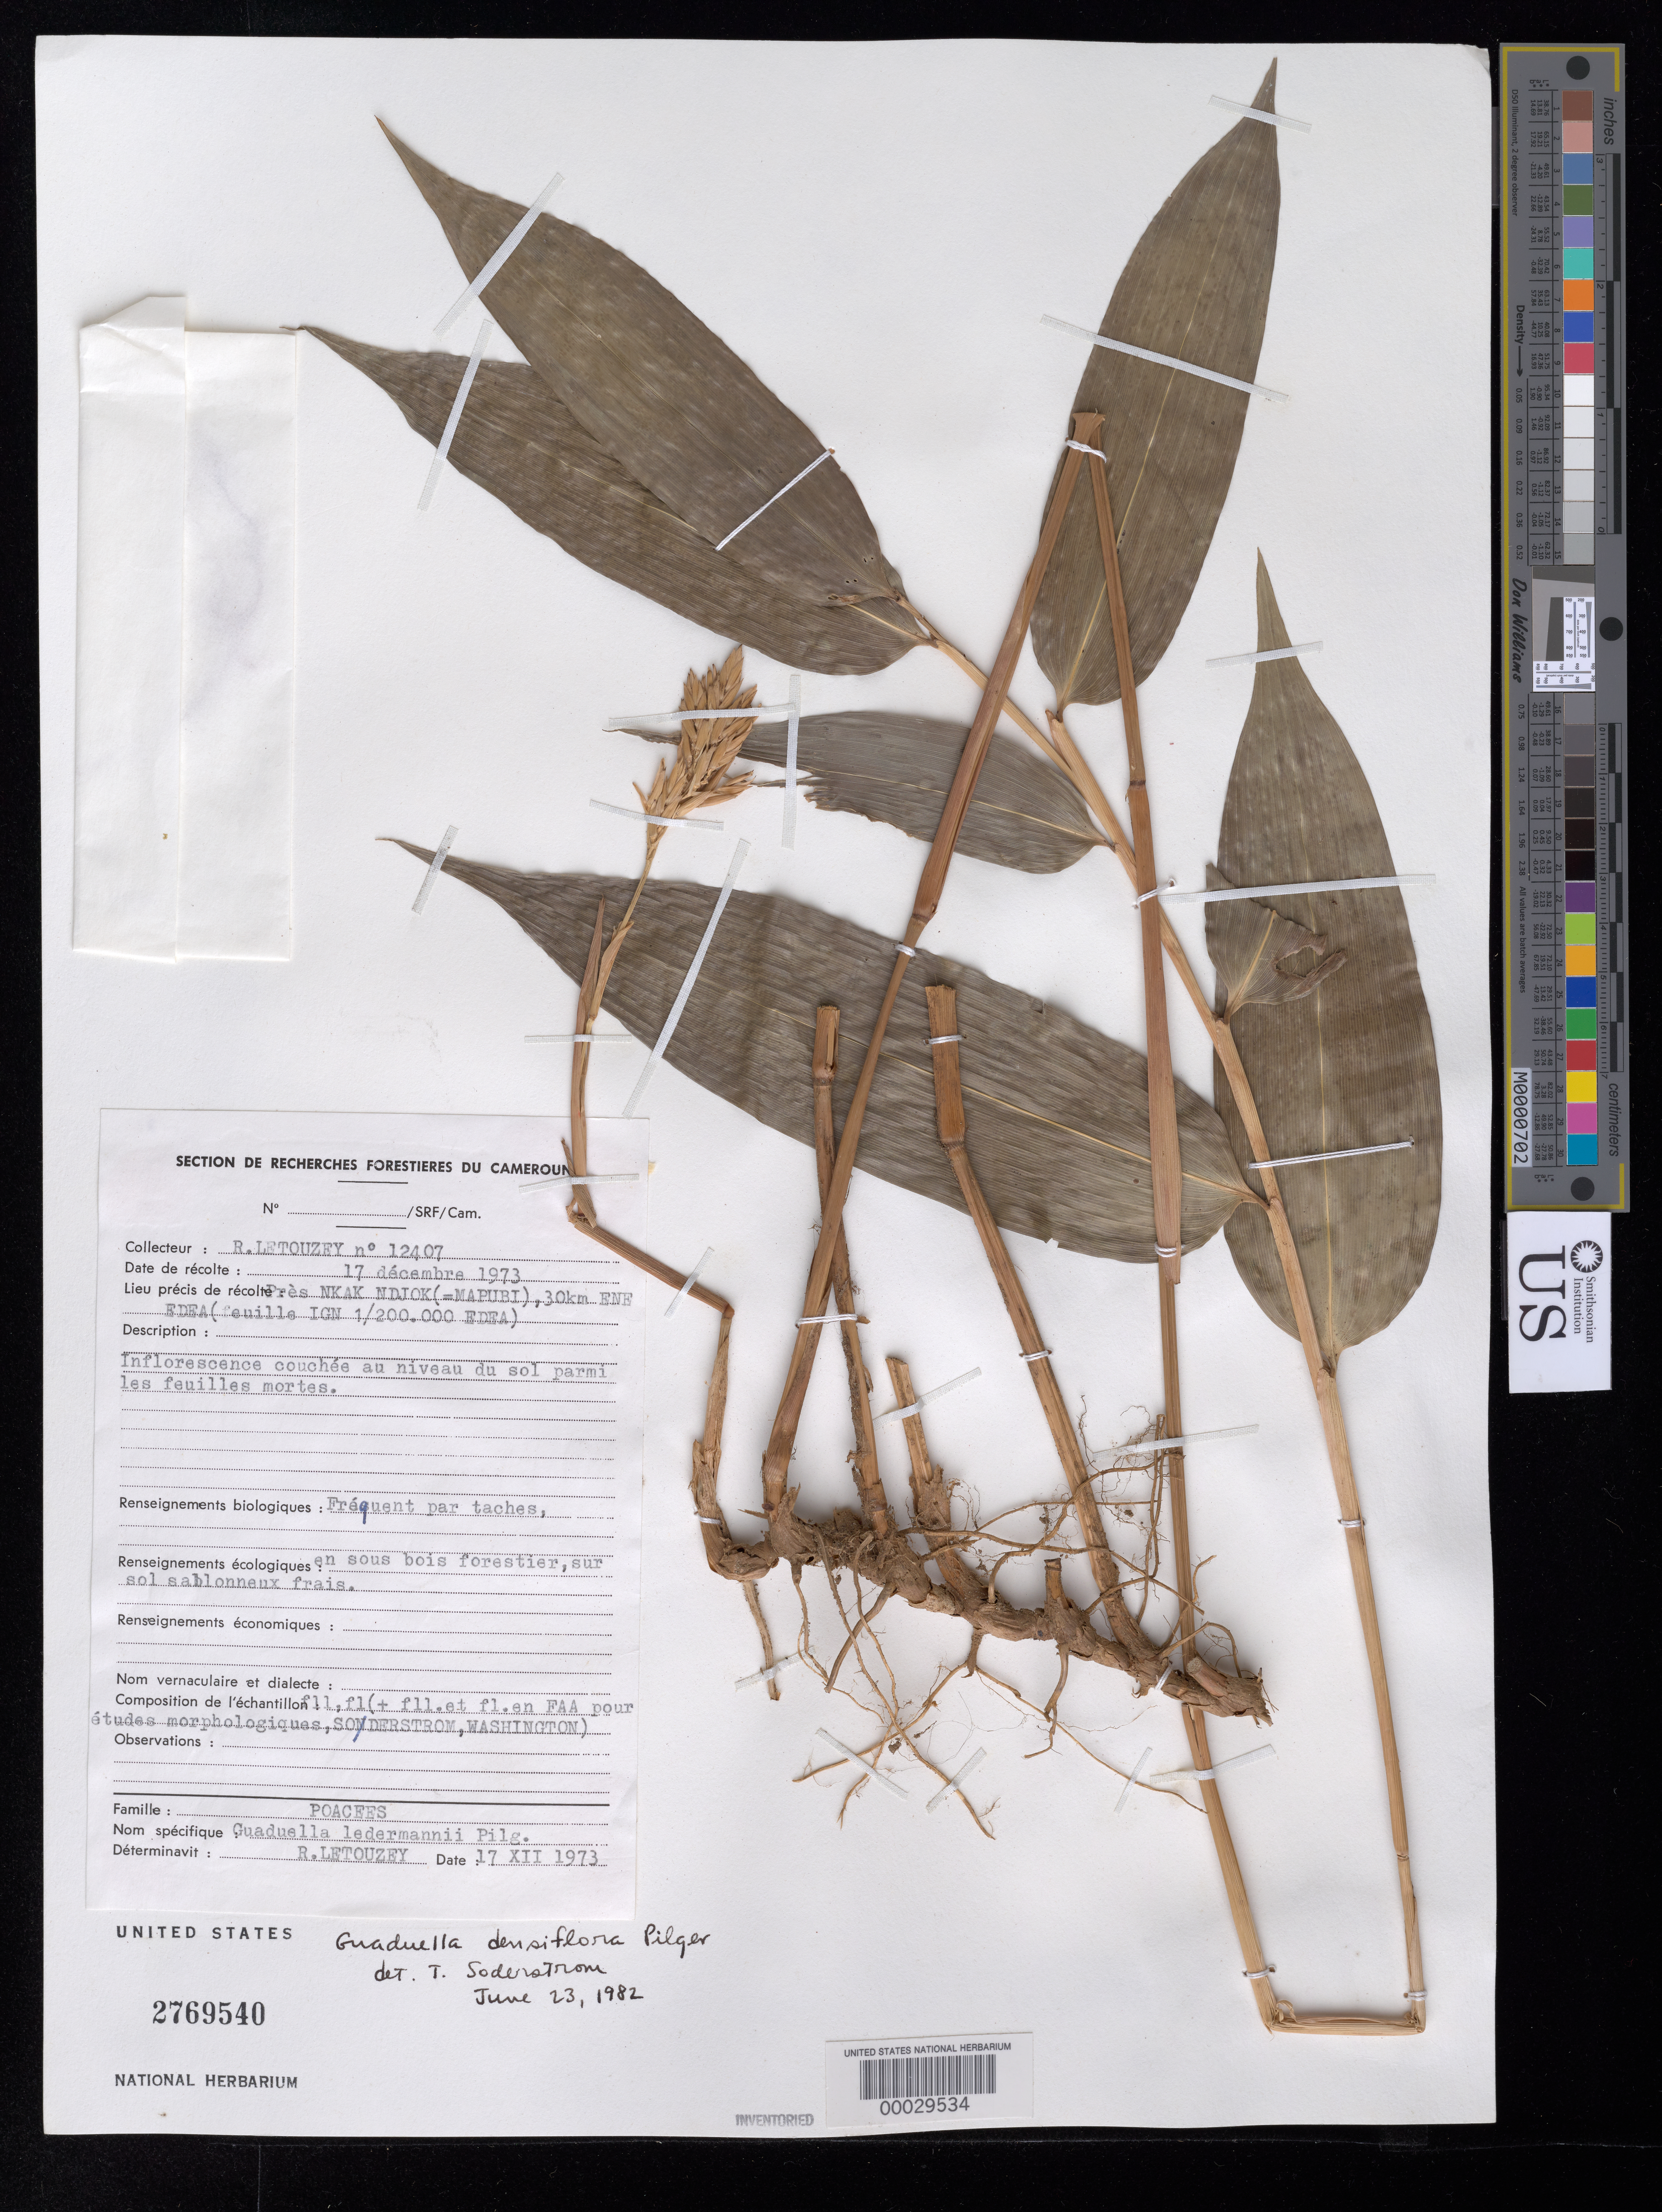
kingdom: Plantae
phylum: Tracheophyta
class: Liliopsida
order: Poales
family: Poaceae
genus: Guaduella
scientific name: Guaduella densiflora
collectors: R. Letouzey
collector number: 12407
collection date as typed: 17 Dec 1973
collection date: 1973-12-17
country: Cameroon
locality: Nkak ndjok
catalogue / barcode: US 2769540